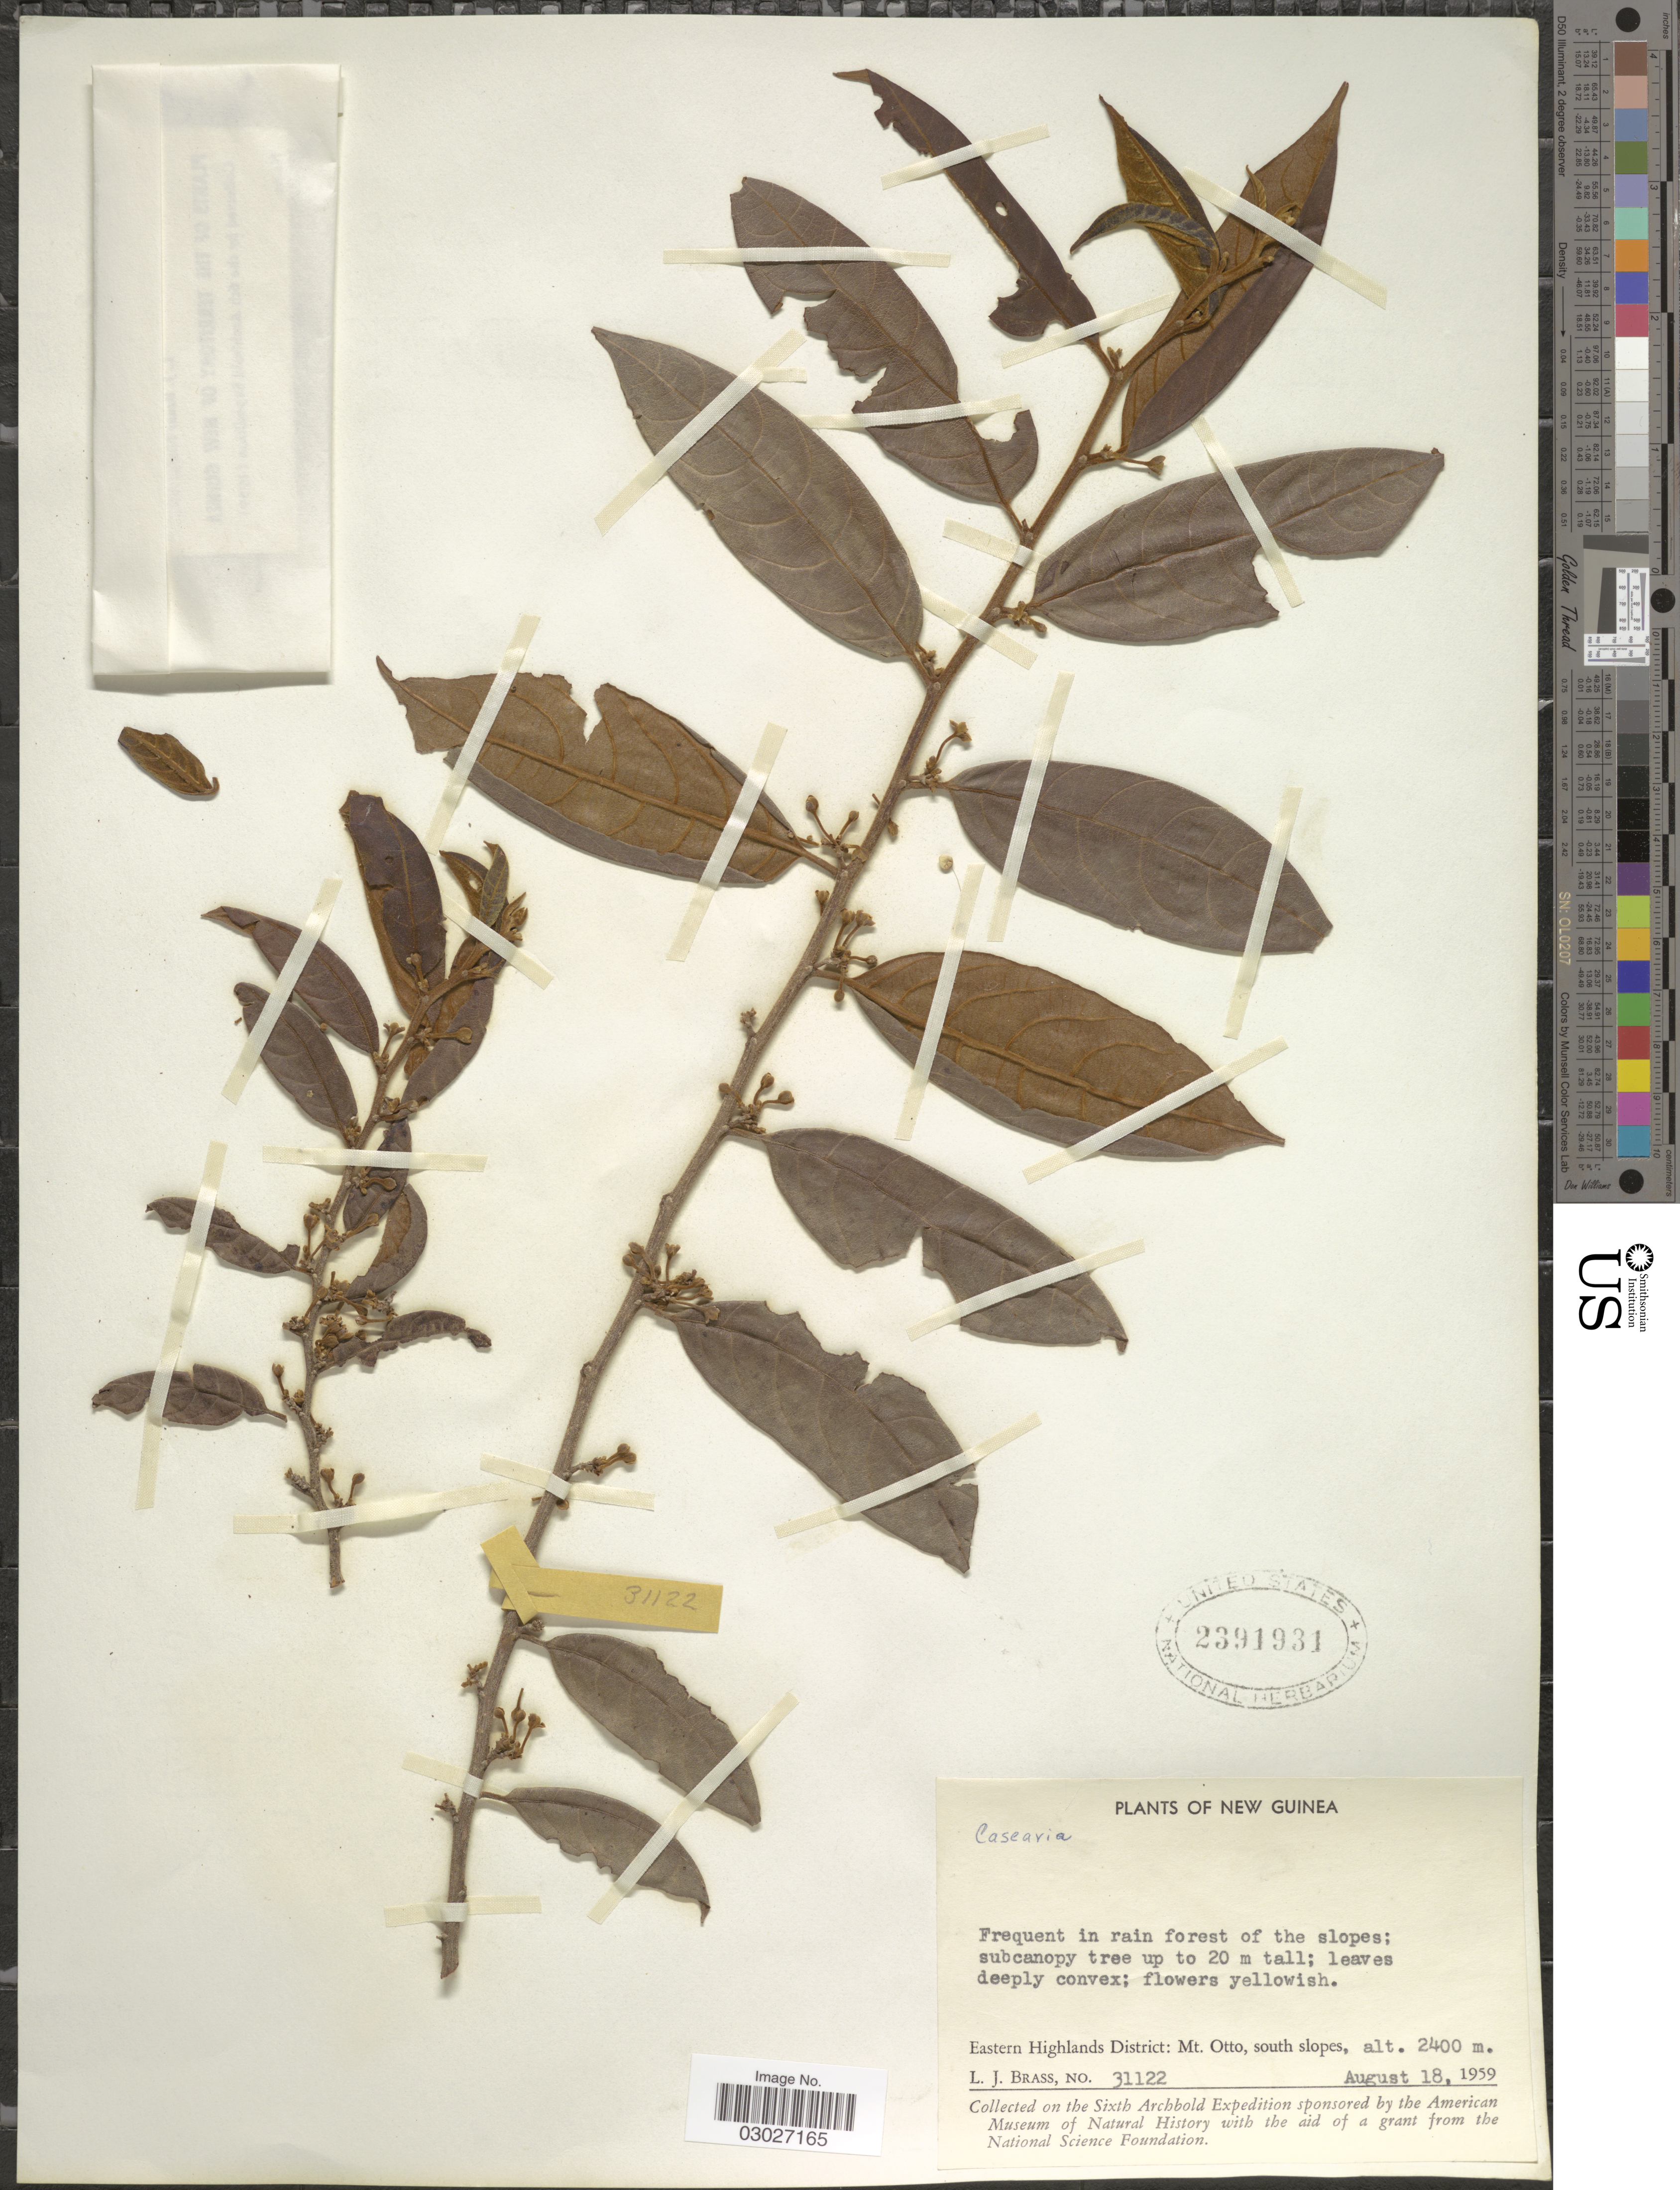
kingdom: Plantae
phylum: Tracheophyta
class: Magnoliopsida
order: Malpighiales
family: Salicaceae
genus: Casearia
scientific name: Casearia sp.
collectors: L. J. Brass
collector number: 31122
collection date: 1959-08-18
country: Papua New Guinea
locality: New Guinea, Eastern Highlands District: Mt. Otto, south slopes.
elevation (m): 2400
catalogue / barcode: US 2391931